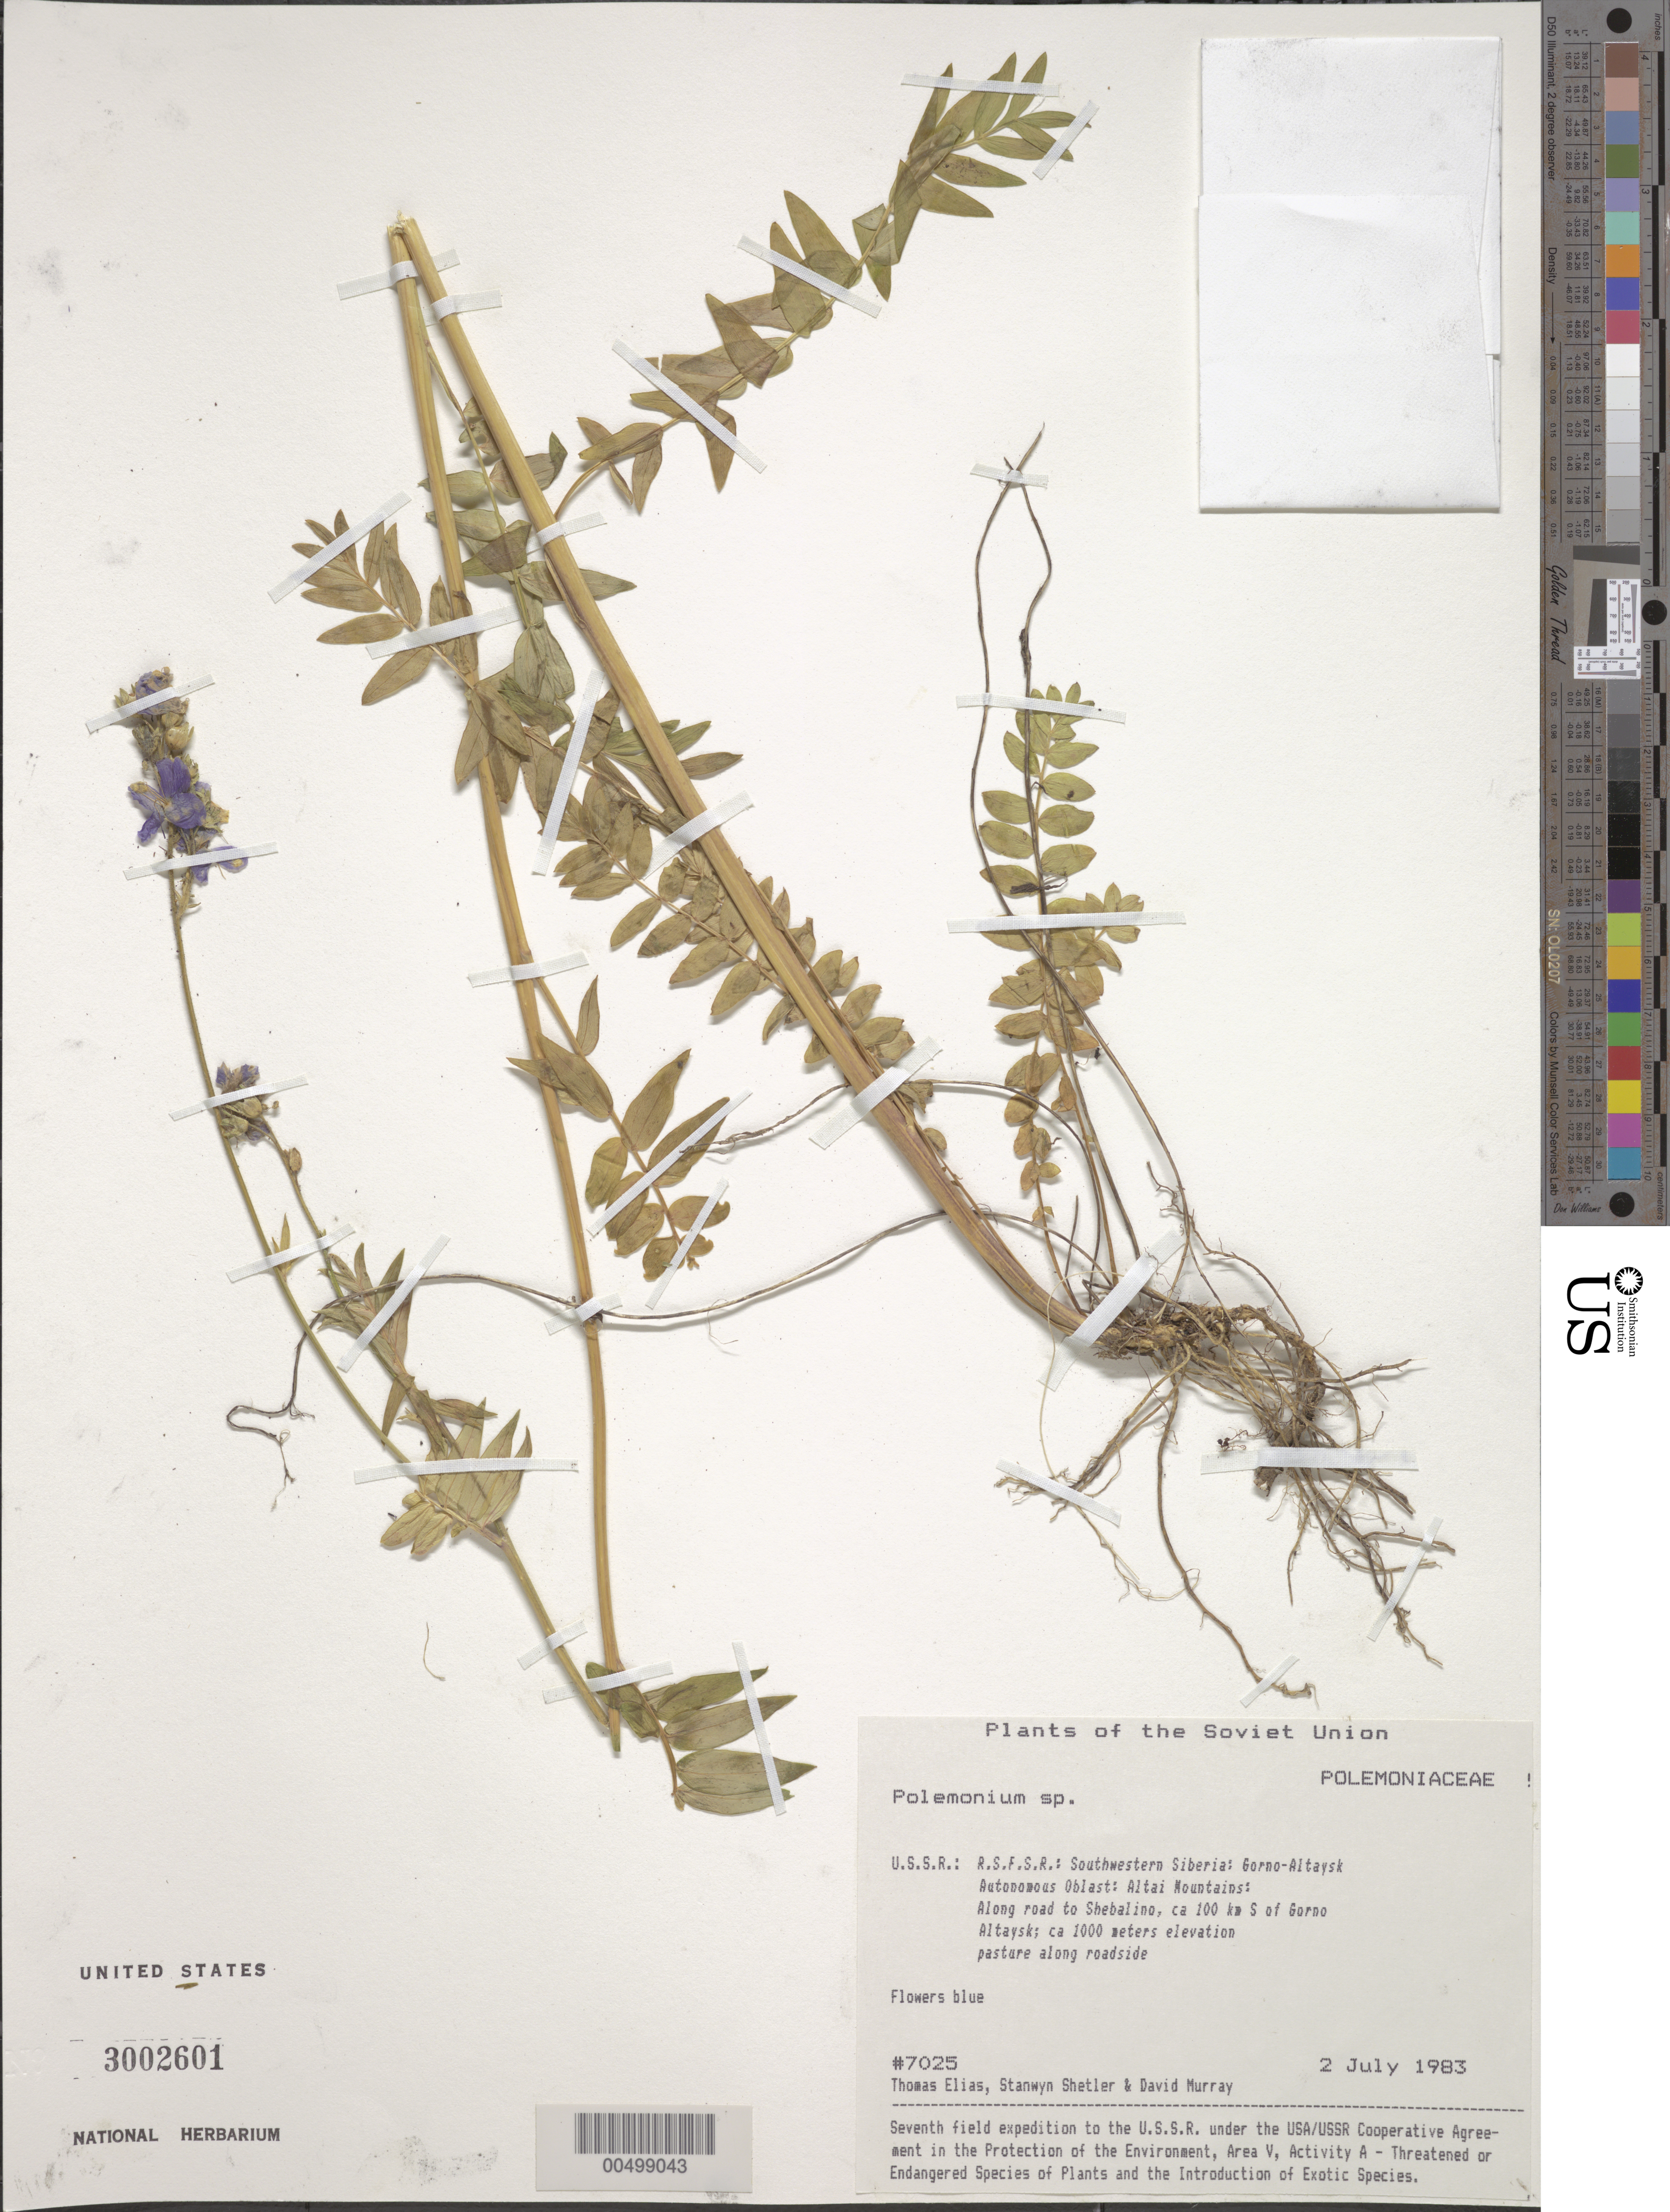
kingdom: Plantae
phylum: Tracheophyta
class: Magnoliopsida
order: Ericales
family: Polemoniaceae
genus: Polemonium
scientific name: Polemonium sp.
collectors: T. Elias, S. Shetler & D. F. Murray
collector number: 7025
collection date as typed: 02 Jul 1983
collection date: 1983-07-02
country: Russian Federation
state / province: Altai Republic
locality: Altai Mountains, along road to Shebalino, ca. 100 km S of Gorno-Altaysk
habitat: pasture along roadside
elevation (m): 1000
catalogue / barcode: US 3002601